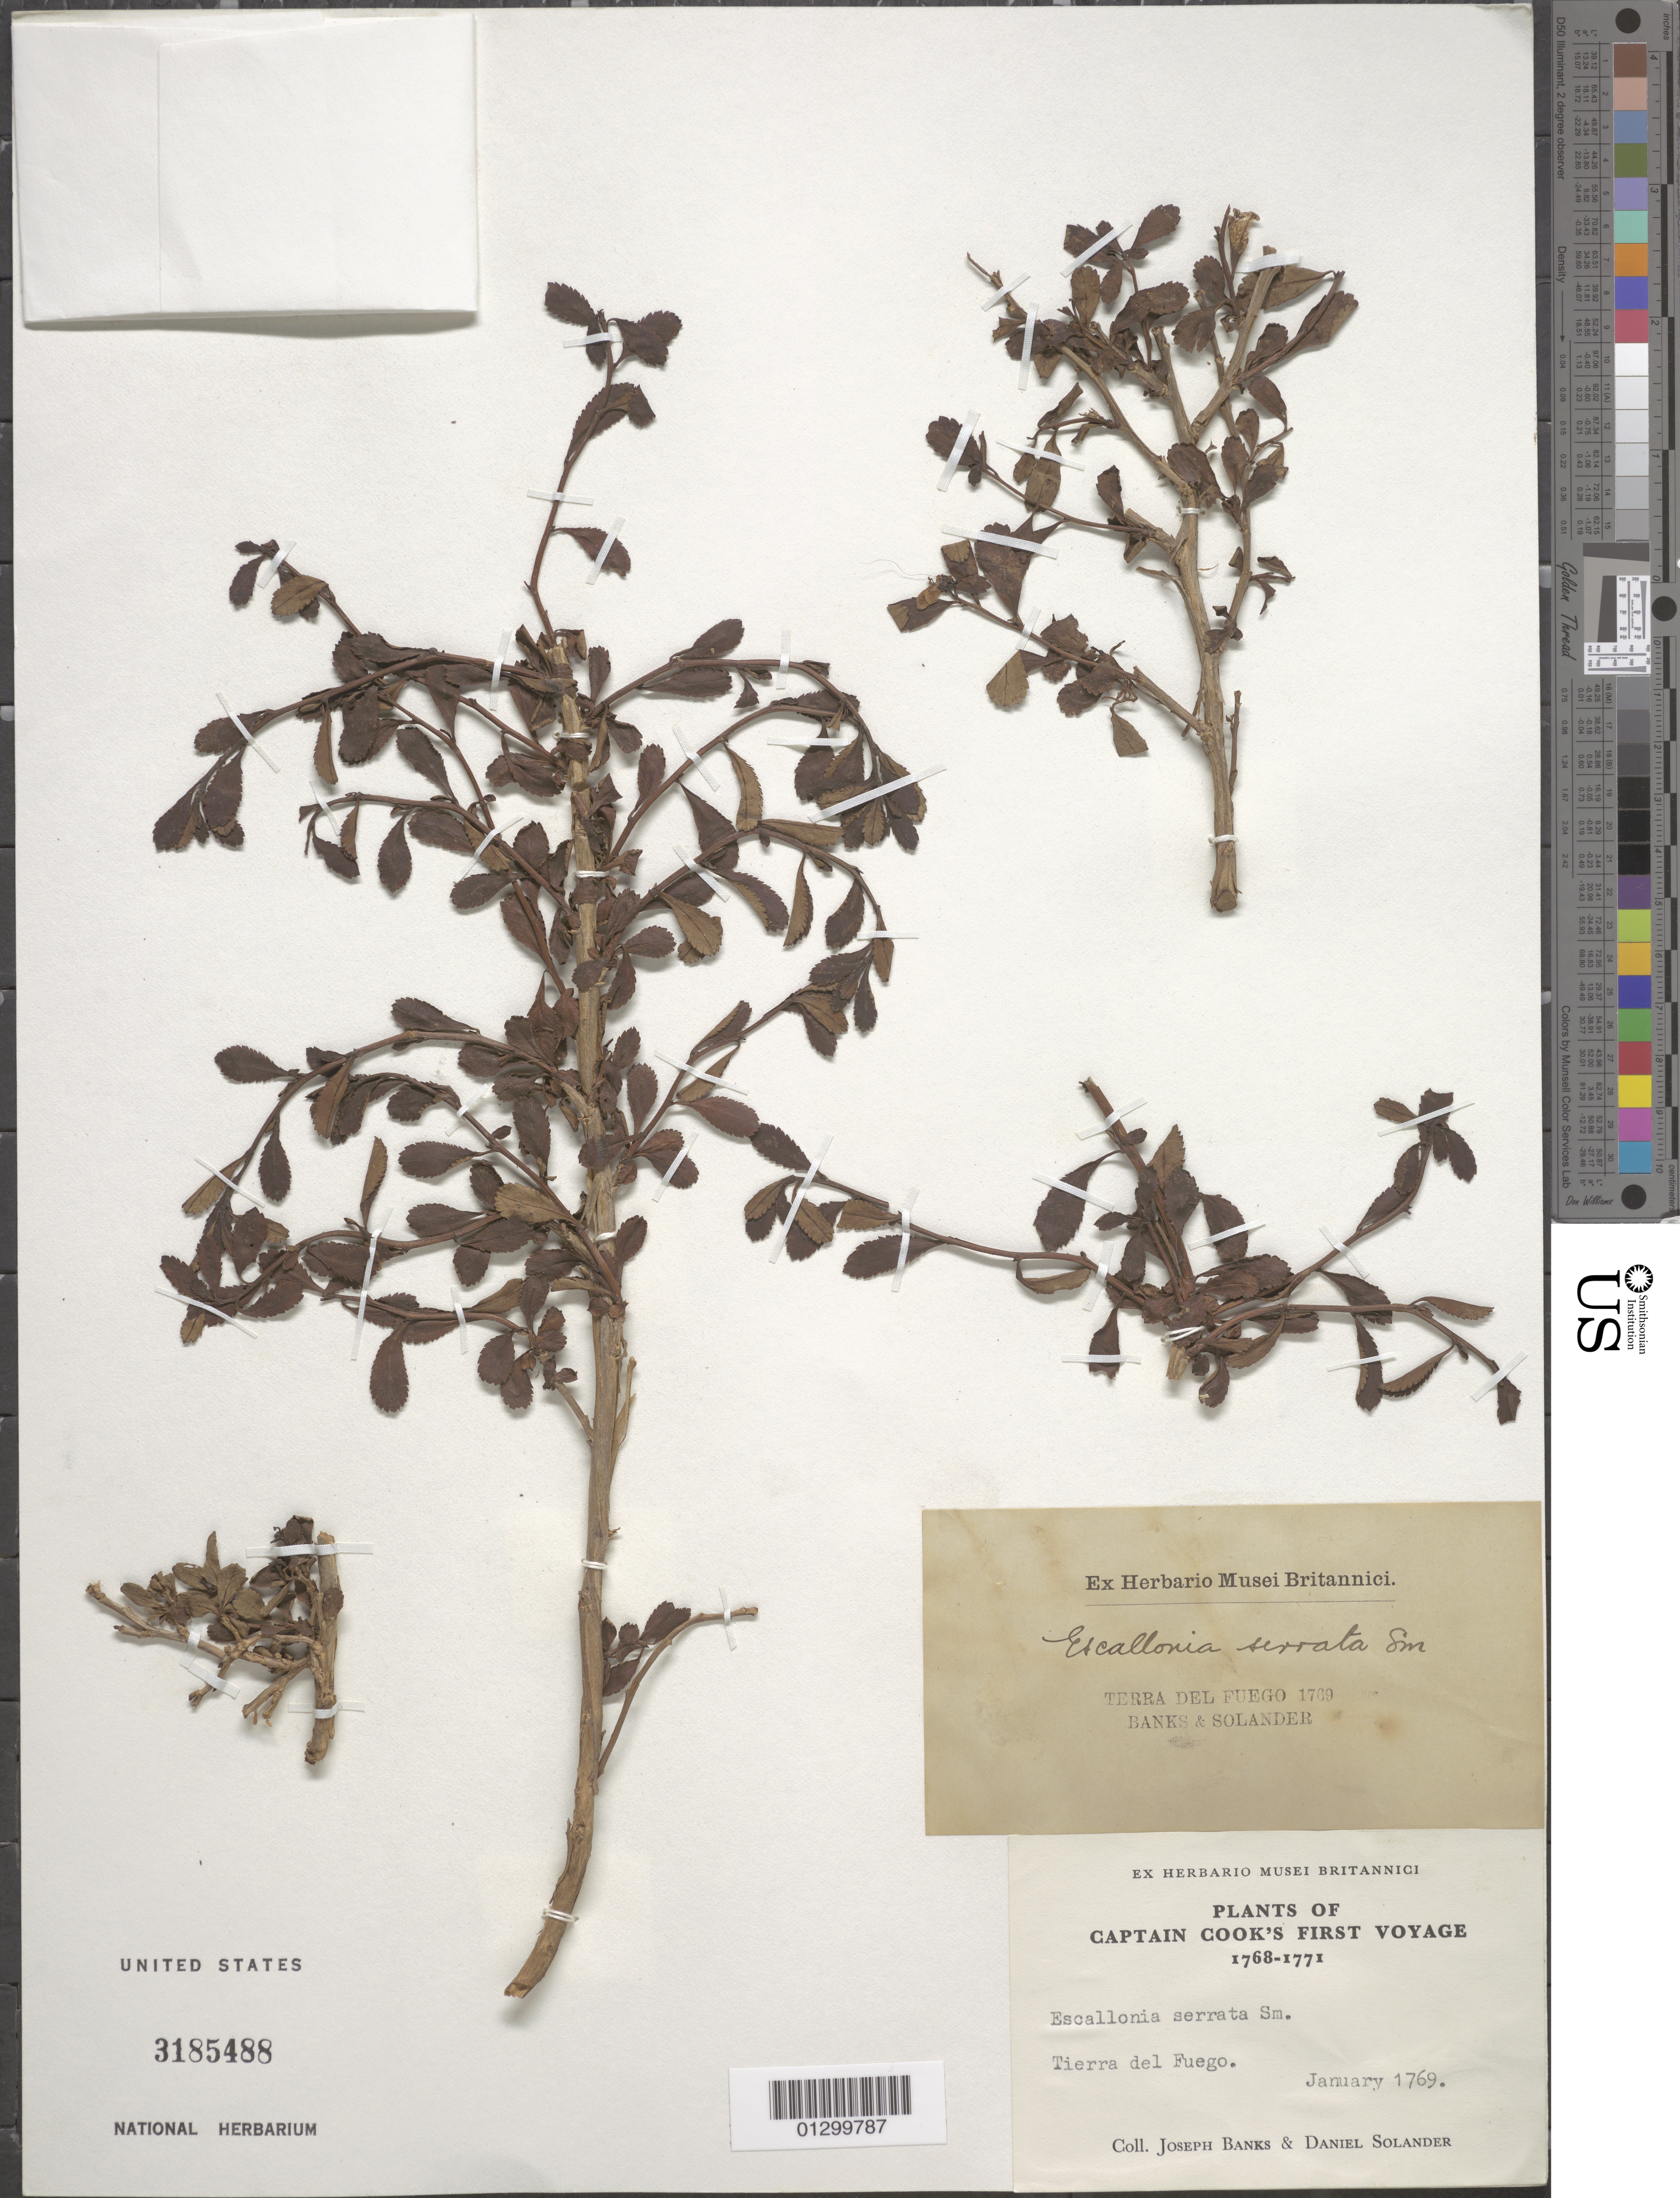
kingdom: Plantae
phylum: Tracheophyta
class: Magnoliopsida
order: Escalloniales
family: Escalloniaceae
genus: Escallonia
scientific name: Escallonia serrata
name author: Sm.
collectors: J. Banks & D. C. Solander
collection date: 1769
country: Argentina / Chile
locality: Tierra del Fuego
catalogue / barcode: US 3185488